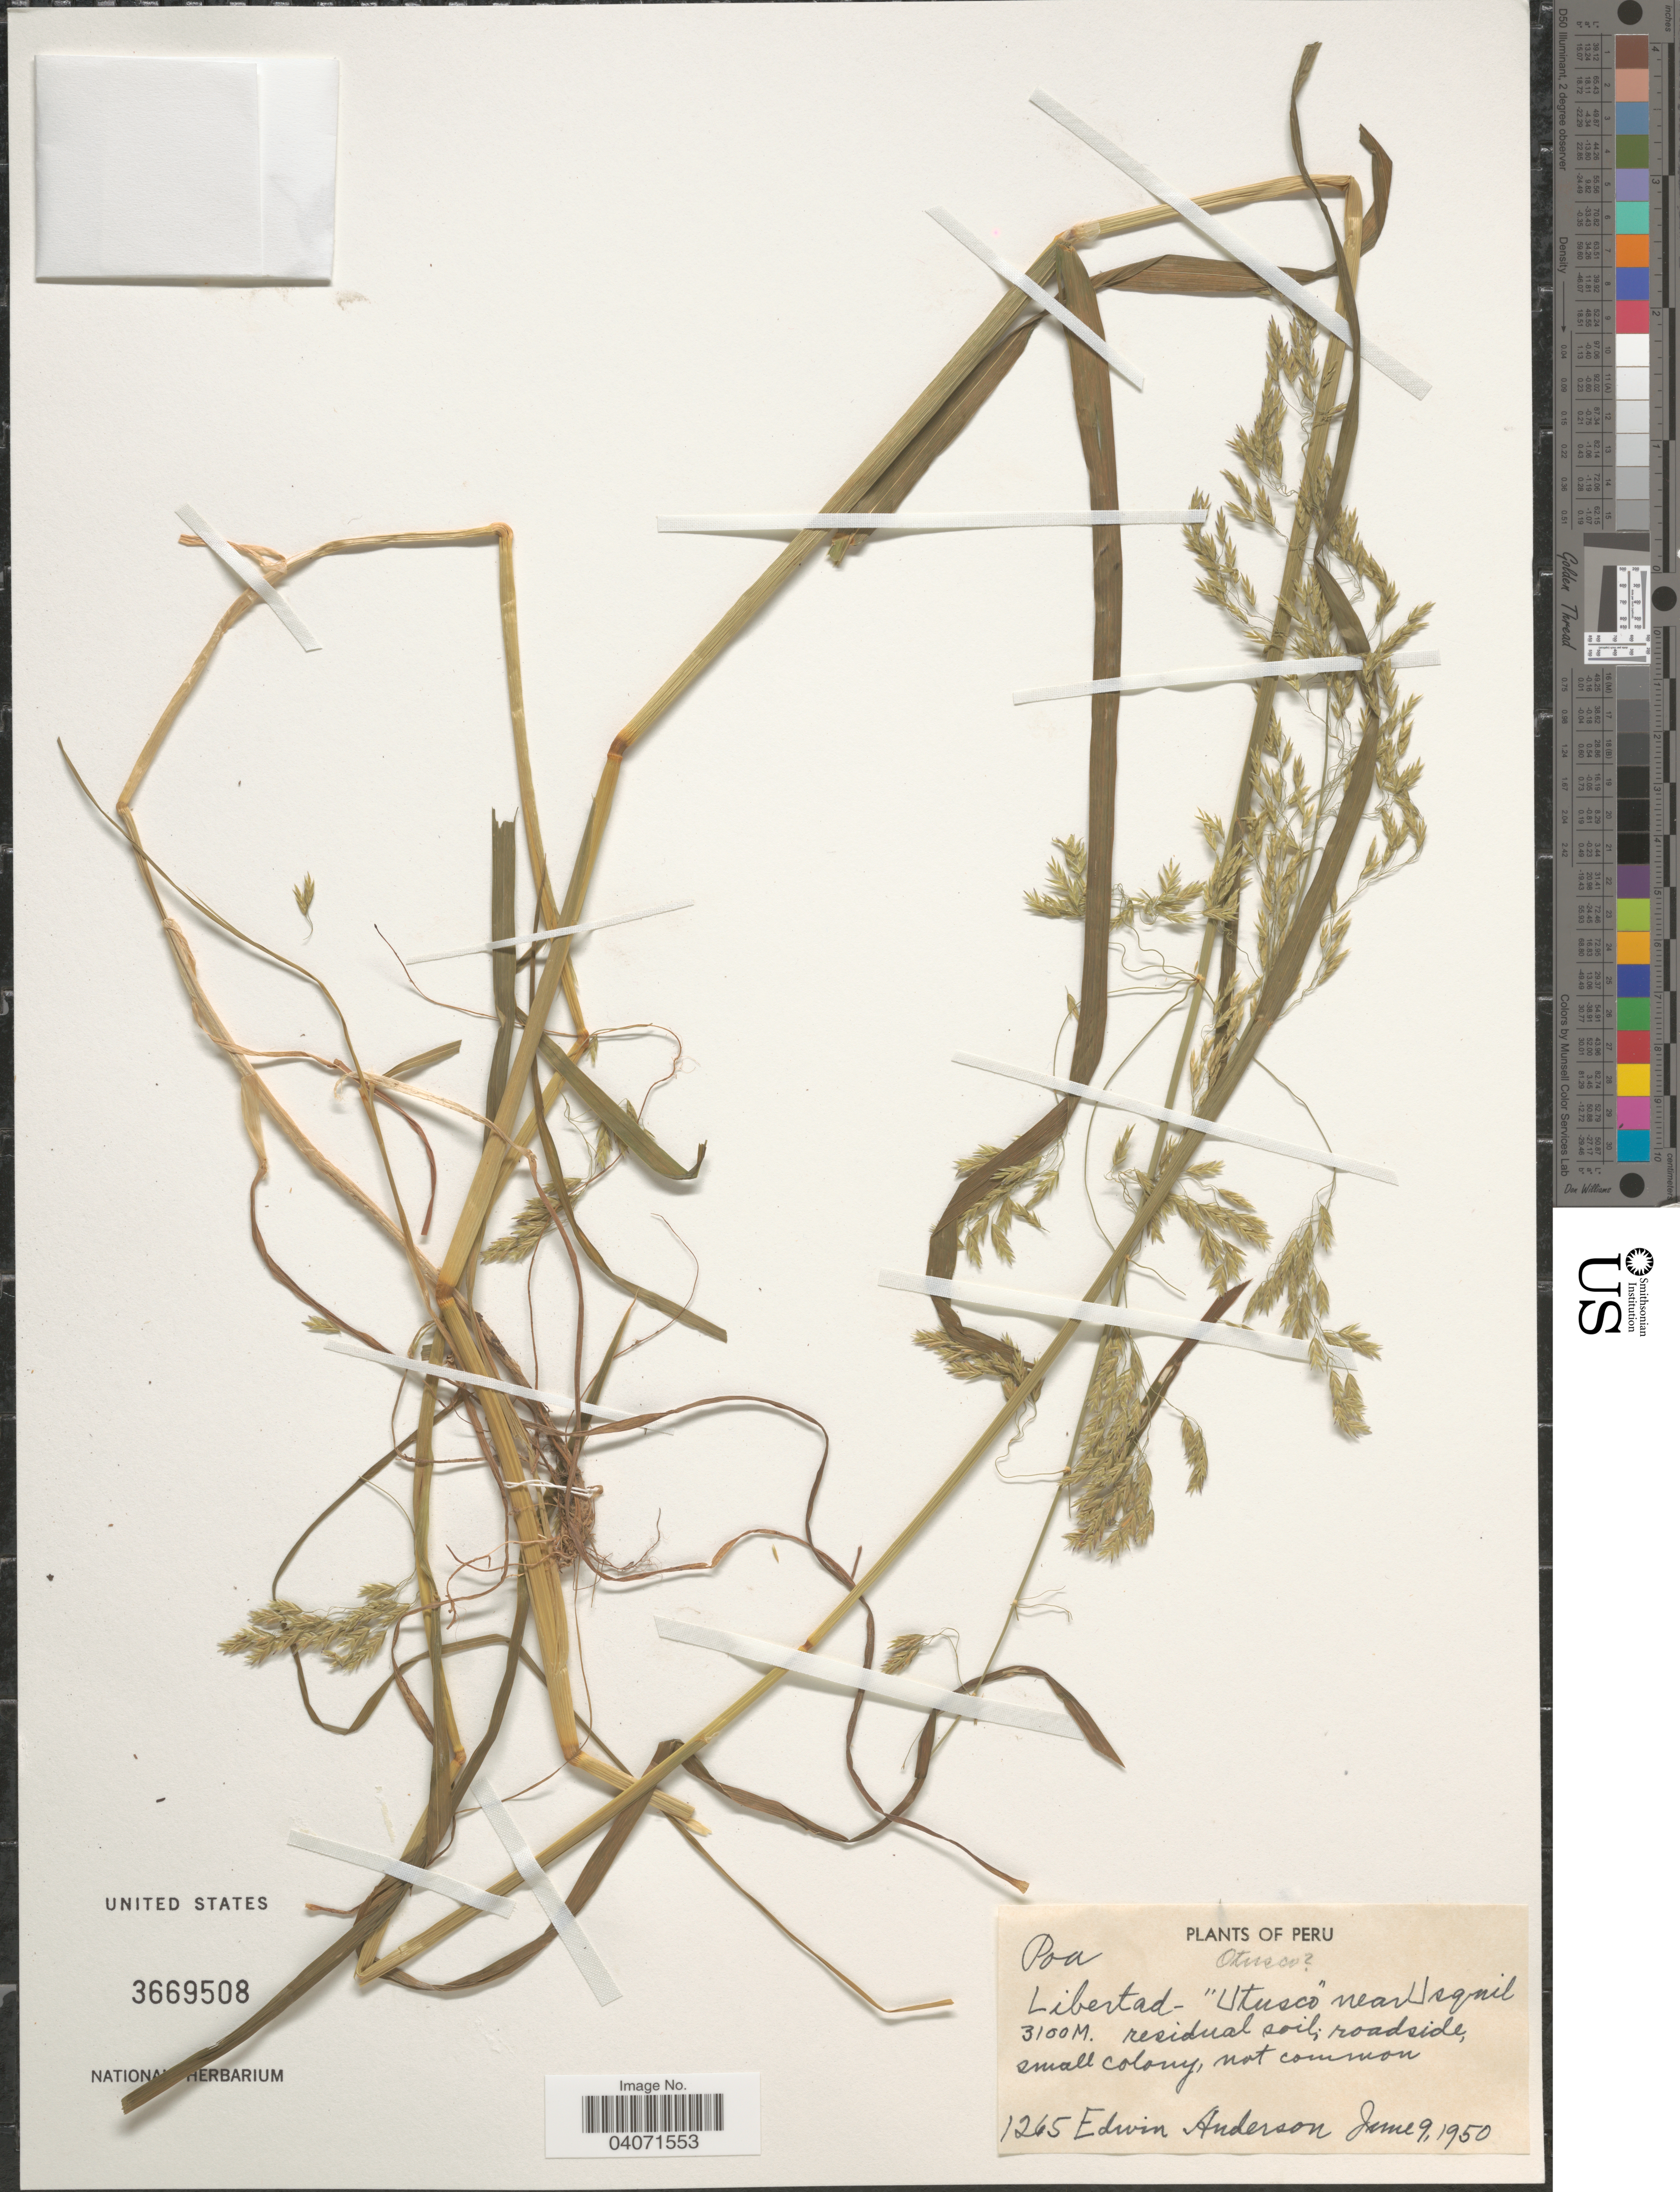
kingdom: Plantae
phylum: Tracheophyta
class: Liliopsida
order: Poales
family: Poaceae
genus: Poa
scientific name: Poa sp.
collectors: E. Anderson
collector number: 1265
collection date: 1950-06-09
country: Peru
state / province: La Libertad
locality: Utusco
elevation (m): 3100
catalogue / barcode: US 3669508